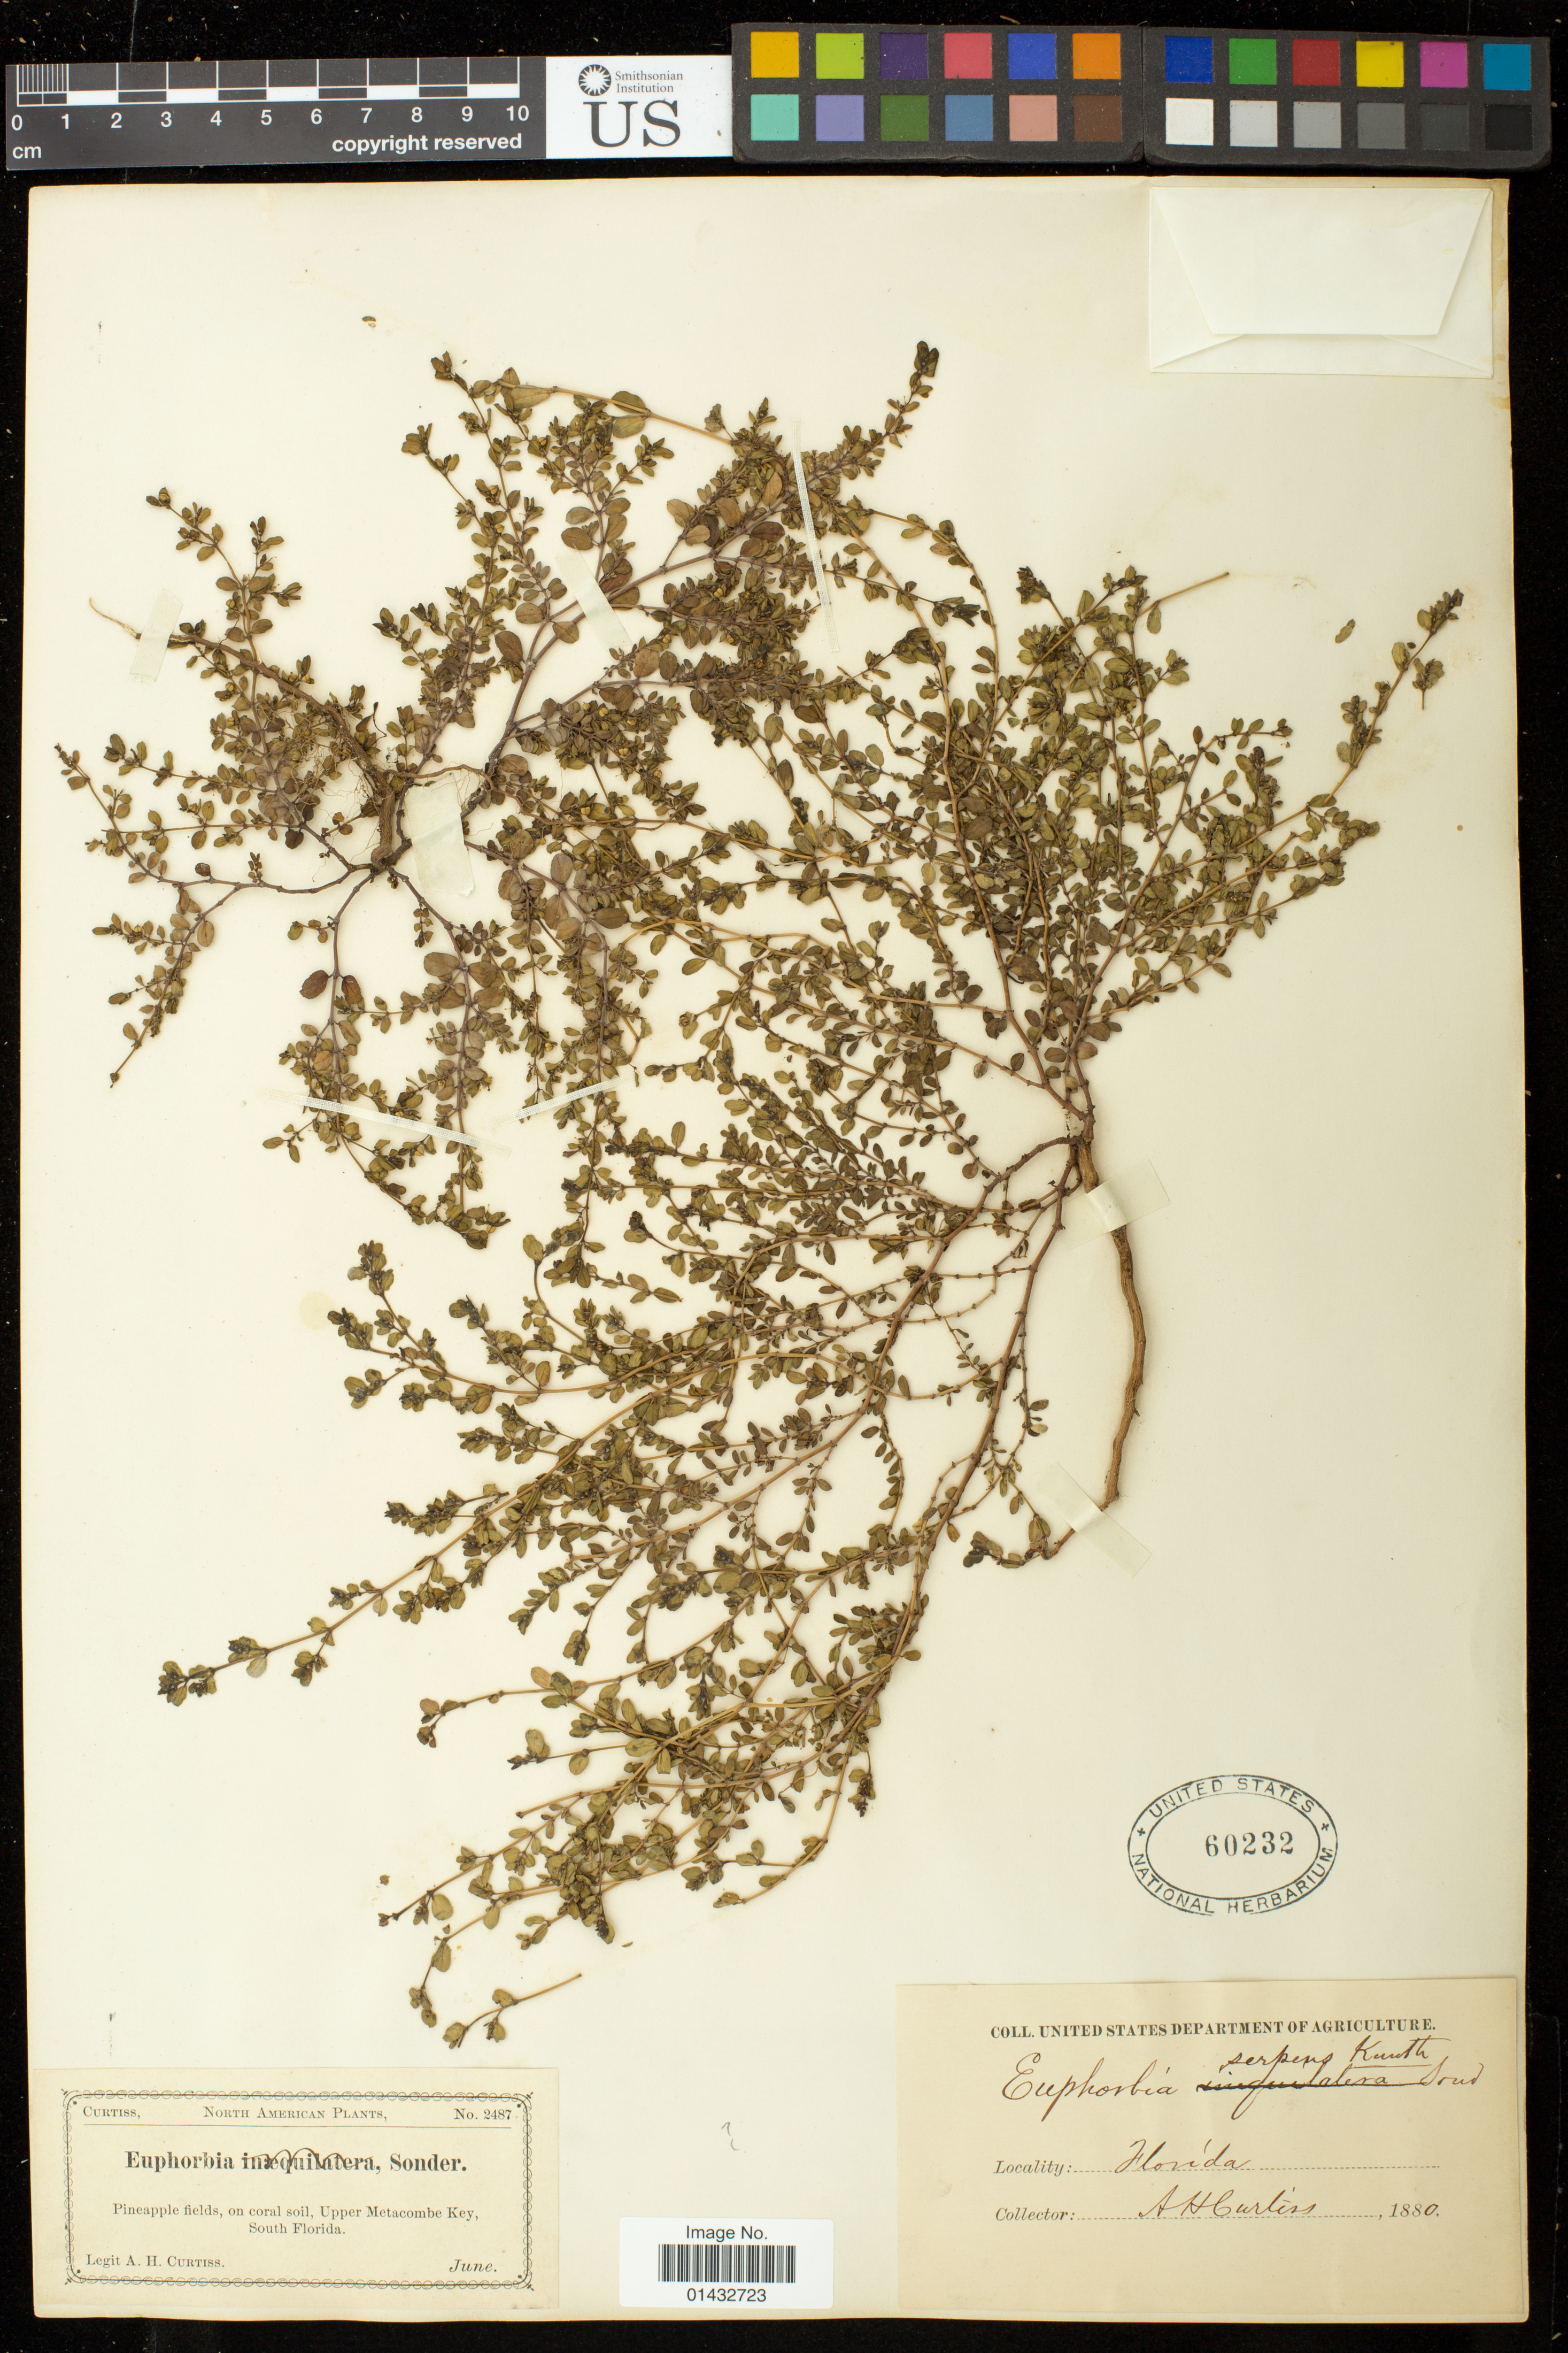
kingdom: Plantae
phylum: Tracheophyta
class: Magnoliopsida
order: Malpighiales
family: Euphorbiaceae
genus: Euphorbia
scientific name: Euphorbia blodgettii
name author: Engelm. ex Hitchc.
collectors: A. H. Curtiss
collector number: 2487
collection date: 1880-06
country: United States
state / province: Florida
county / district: Monroe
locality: Upper Metacombe Key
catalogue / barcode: US 60232